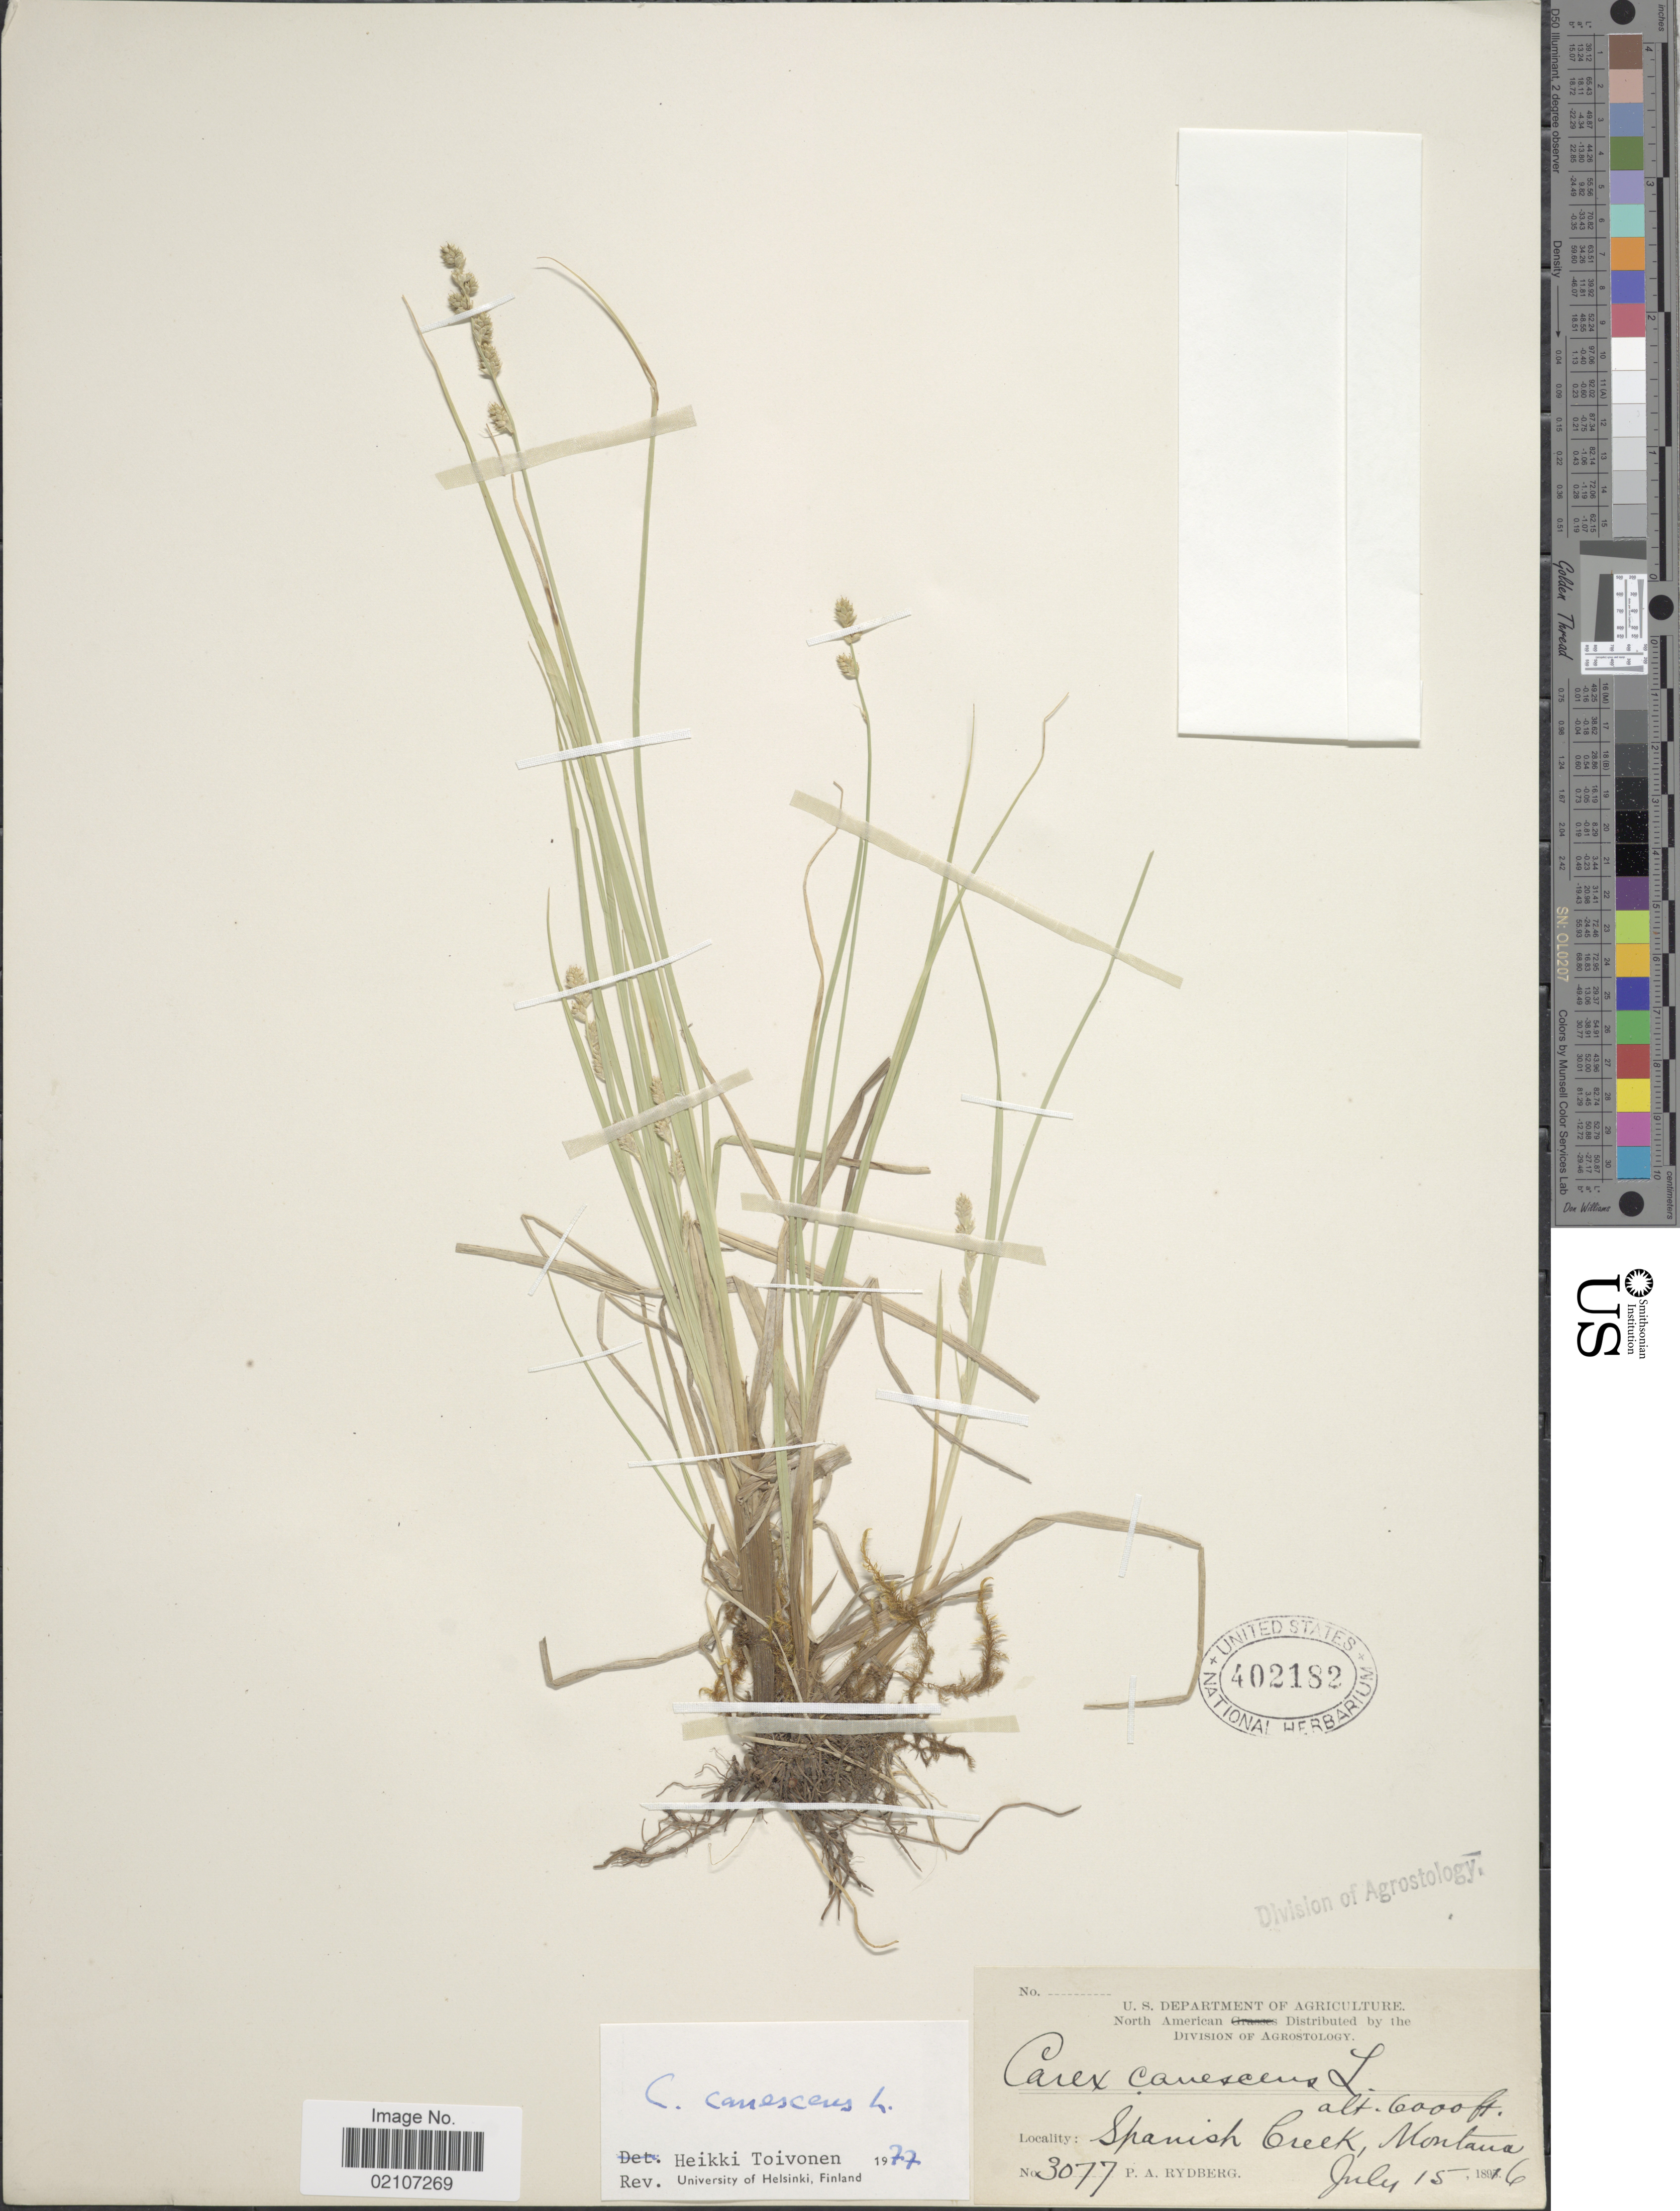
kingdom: Plantae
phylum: Tracheophyta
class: Liliopsida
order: Poales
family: Cyperaceae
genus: Carex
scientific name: Carex canescens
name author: L.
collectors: P. A. Rydberg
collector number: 3077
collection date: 1896-07-15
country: United States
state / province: Montana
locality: Spanish Creek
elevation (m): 1829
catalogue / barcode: US 402182